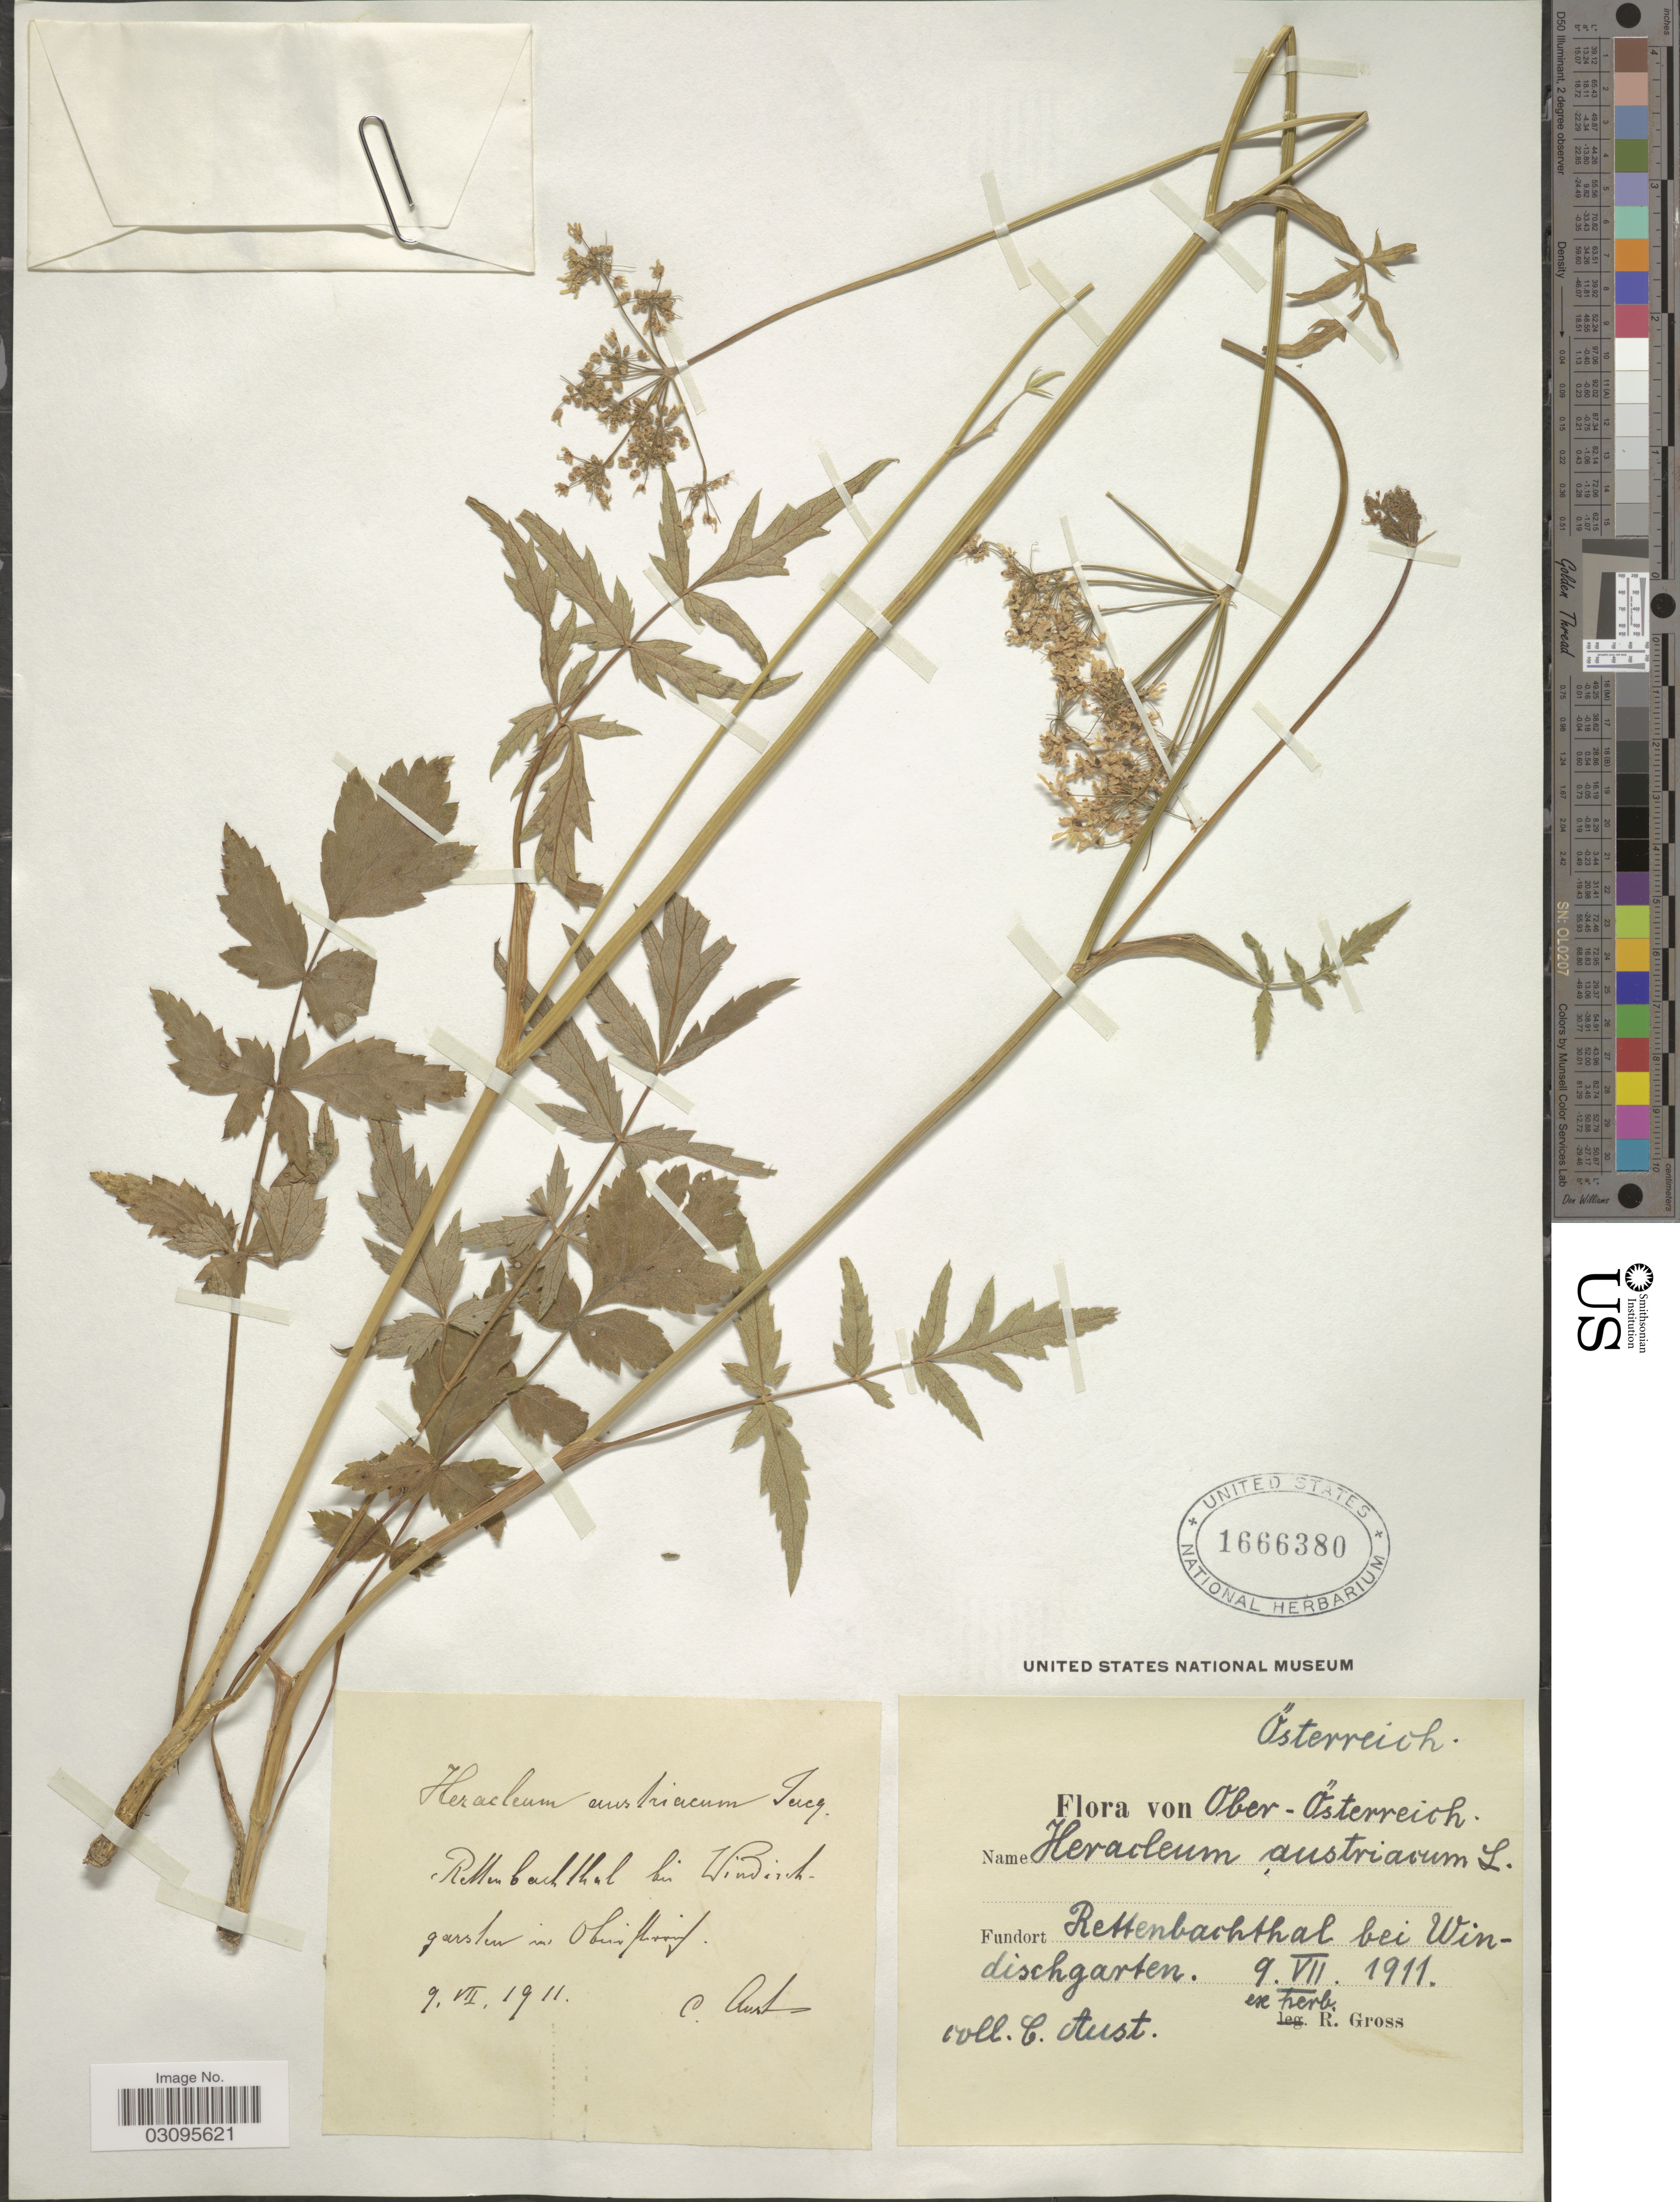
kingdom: Plantae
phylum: Tracheophyta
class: Magnoliopsida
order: Apiales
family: Apiaceae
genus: Heracleum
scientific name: Heracleum austriacum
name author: L.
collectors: C. Aust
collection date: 1911-07-09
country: Austria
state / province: Oberosterreich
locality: Rettenbachthal bei Windischgarten.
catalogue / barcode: US 1666380